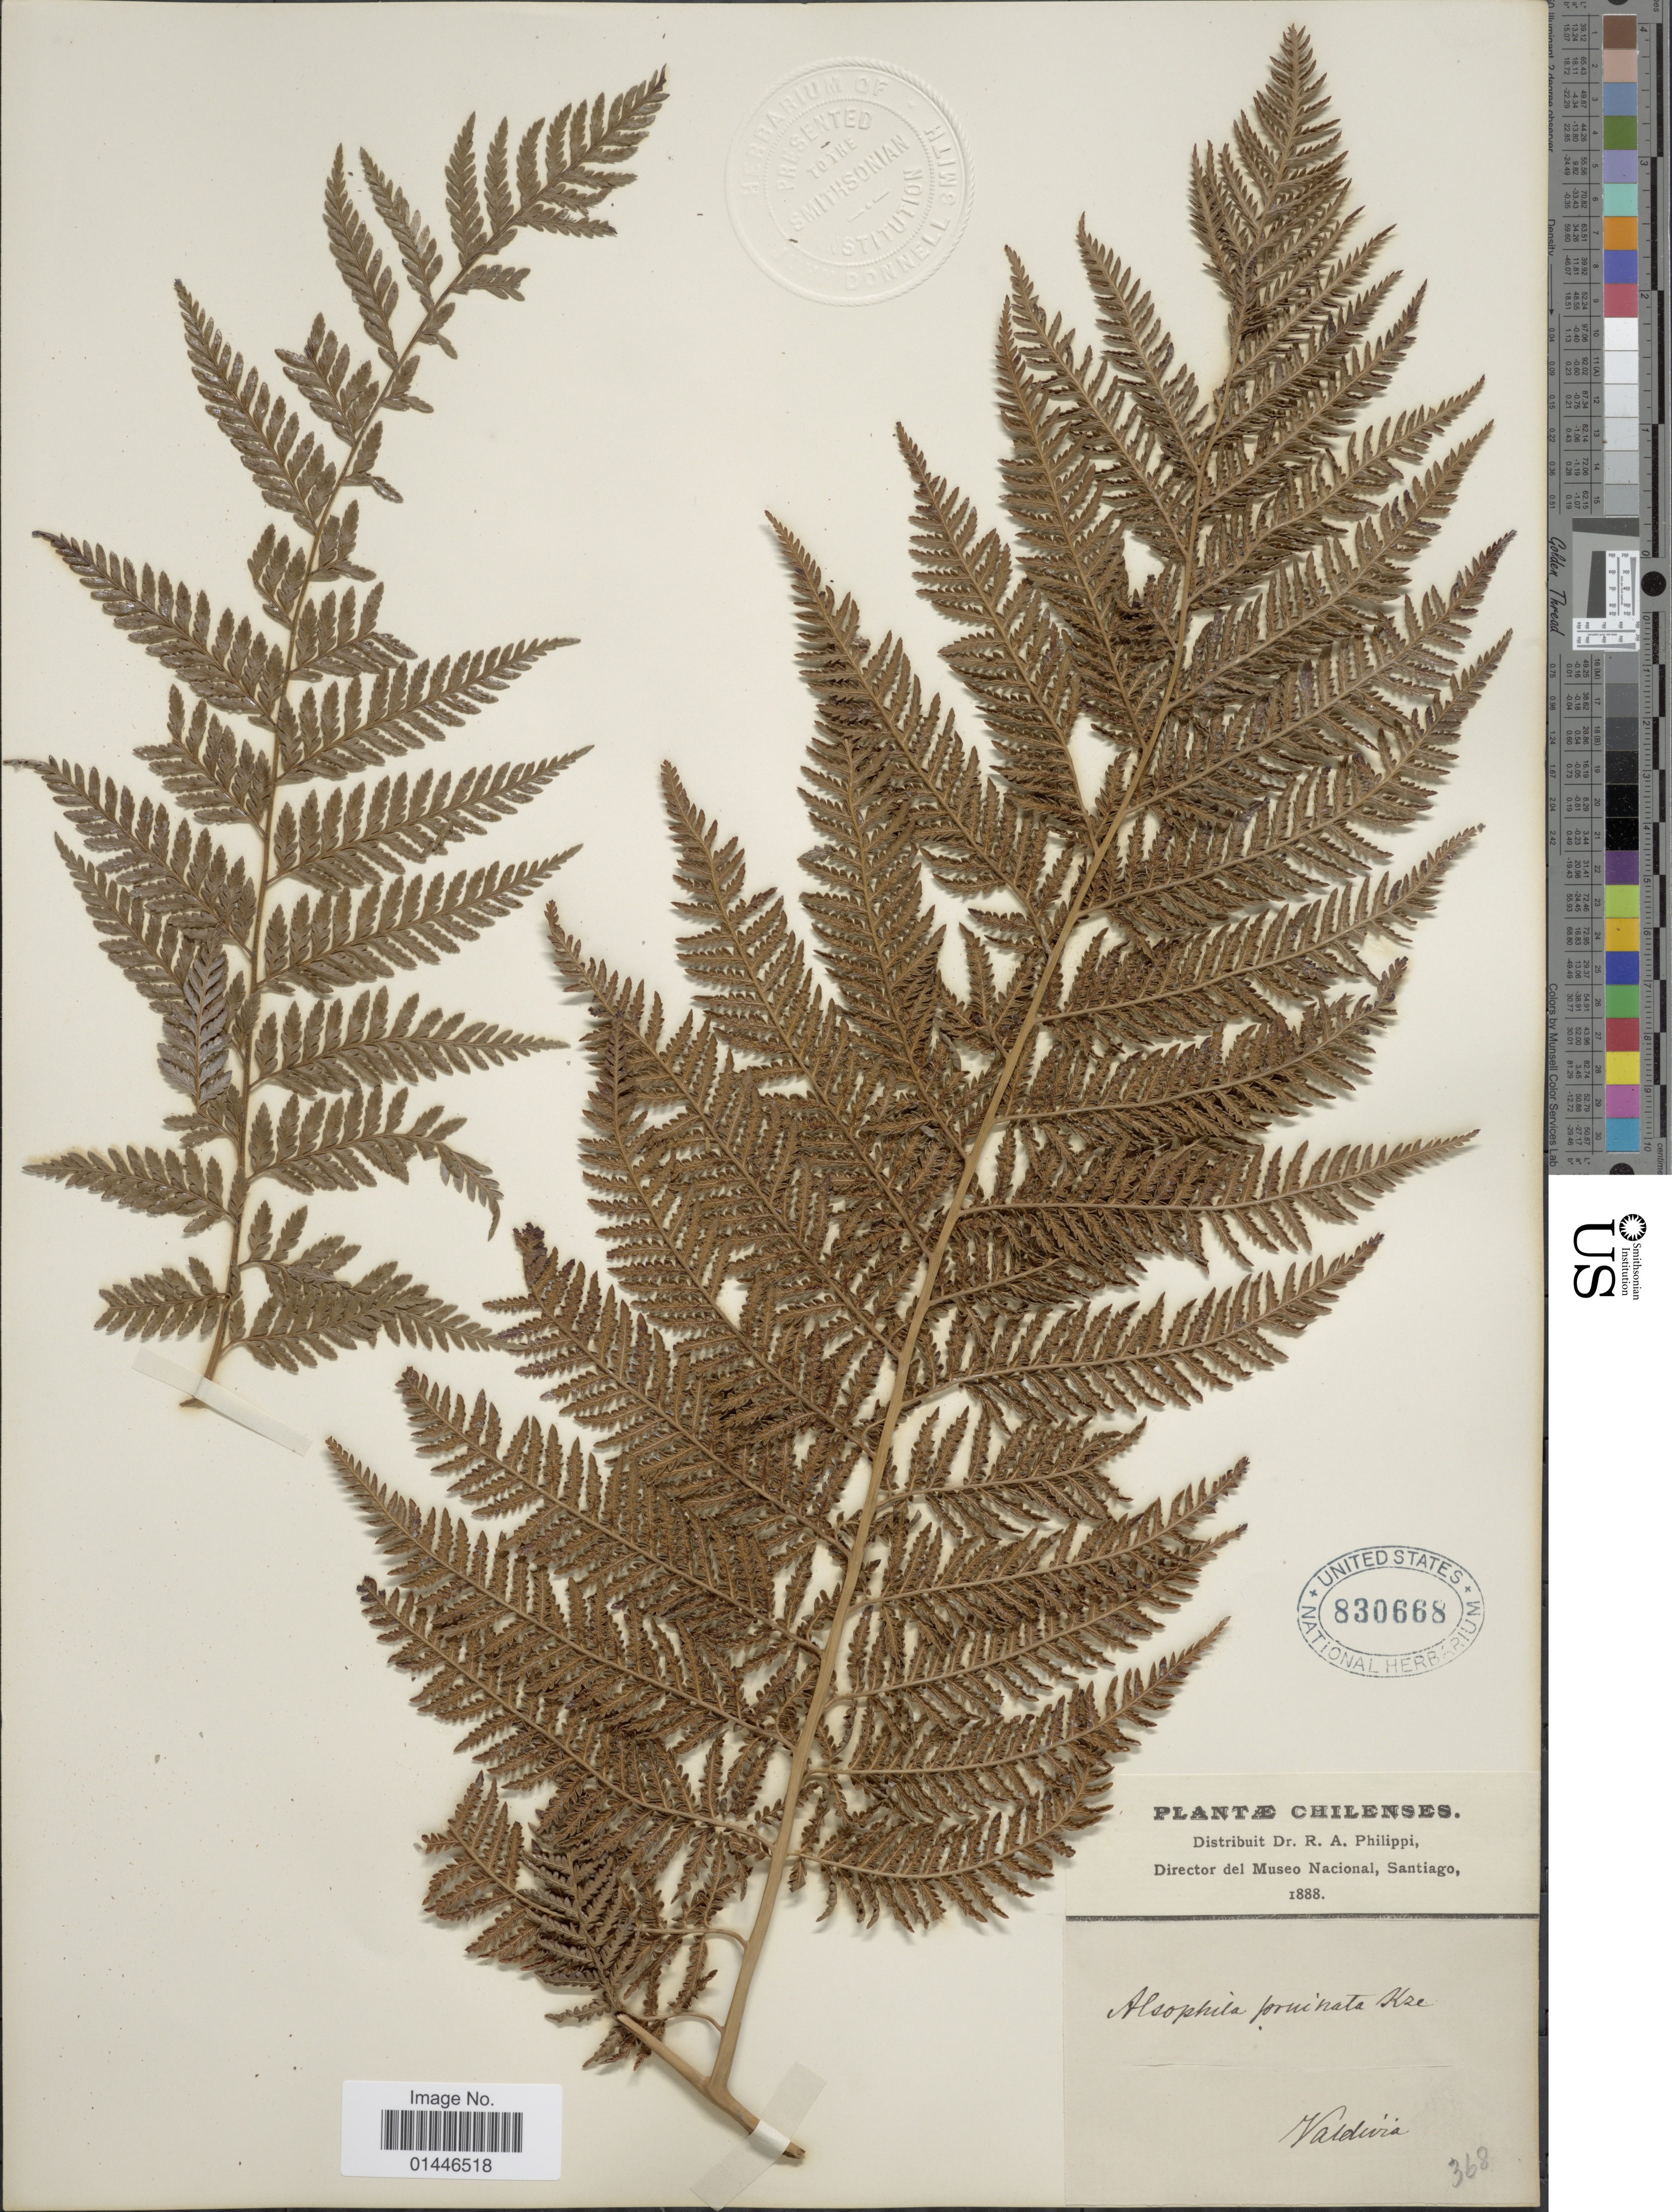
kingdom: Plantae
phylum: Tracheophyta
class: Polypodiopsida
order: Cyatheales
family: Dicksoniaceae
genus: Lophosoria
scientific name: Lophosoria quadripinnata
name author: (J.F. Gmel.) C. Chr.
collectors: R. A. Philippi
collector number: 368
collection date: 1888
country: Chile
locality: Valdivia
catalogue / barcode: US 830668